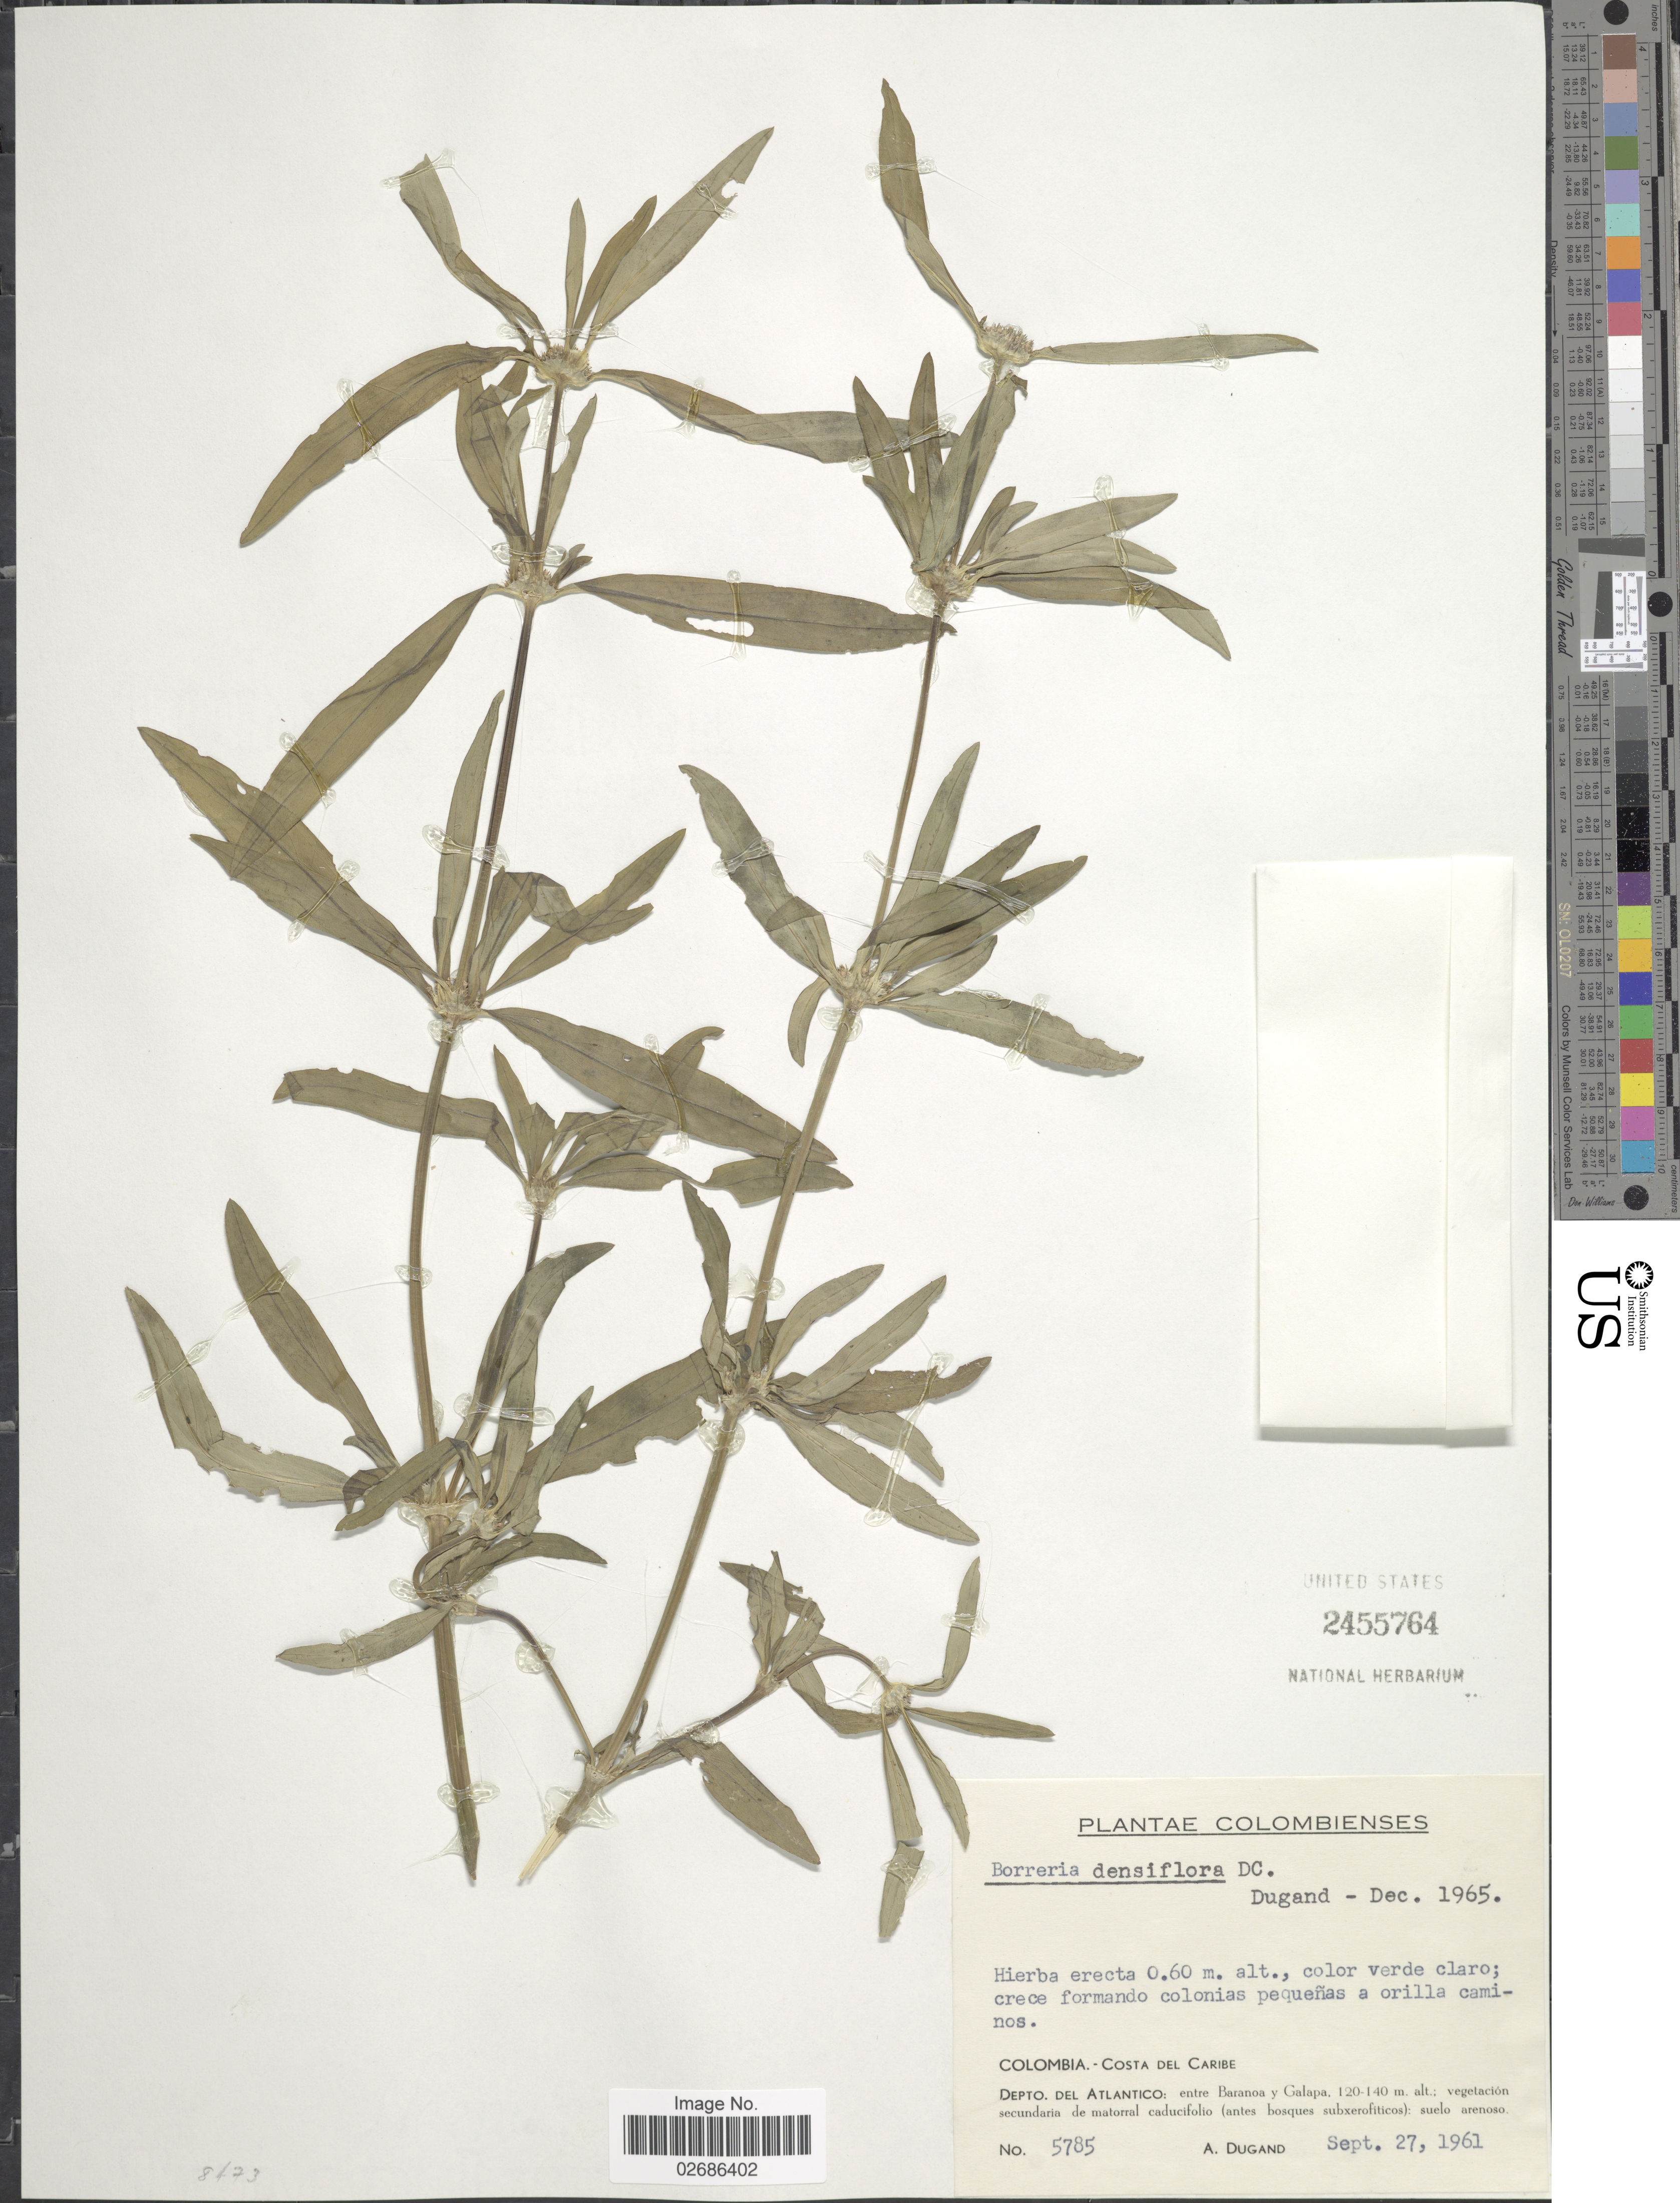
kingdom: Plantae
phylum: Tracheophyta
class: Magnoliopsida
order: Gentianales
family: Rubiaceae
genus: Borreria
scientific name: Borreria densiflora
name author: DC.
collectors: A. Dugand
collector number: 5785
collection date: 1961-09-27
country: Colombia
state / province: Atlántico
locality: Colombia, Costa del Caribe, Depto. del Atlantico: entre Baranoa y Galapa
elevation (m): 120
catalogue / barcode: US 2455764